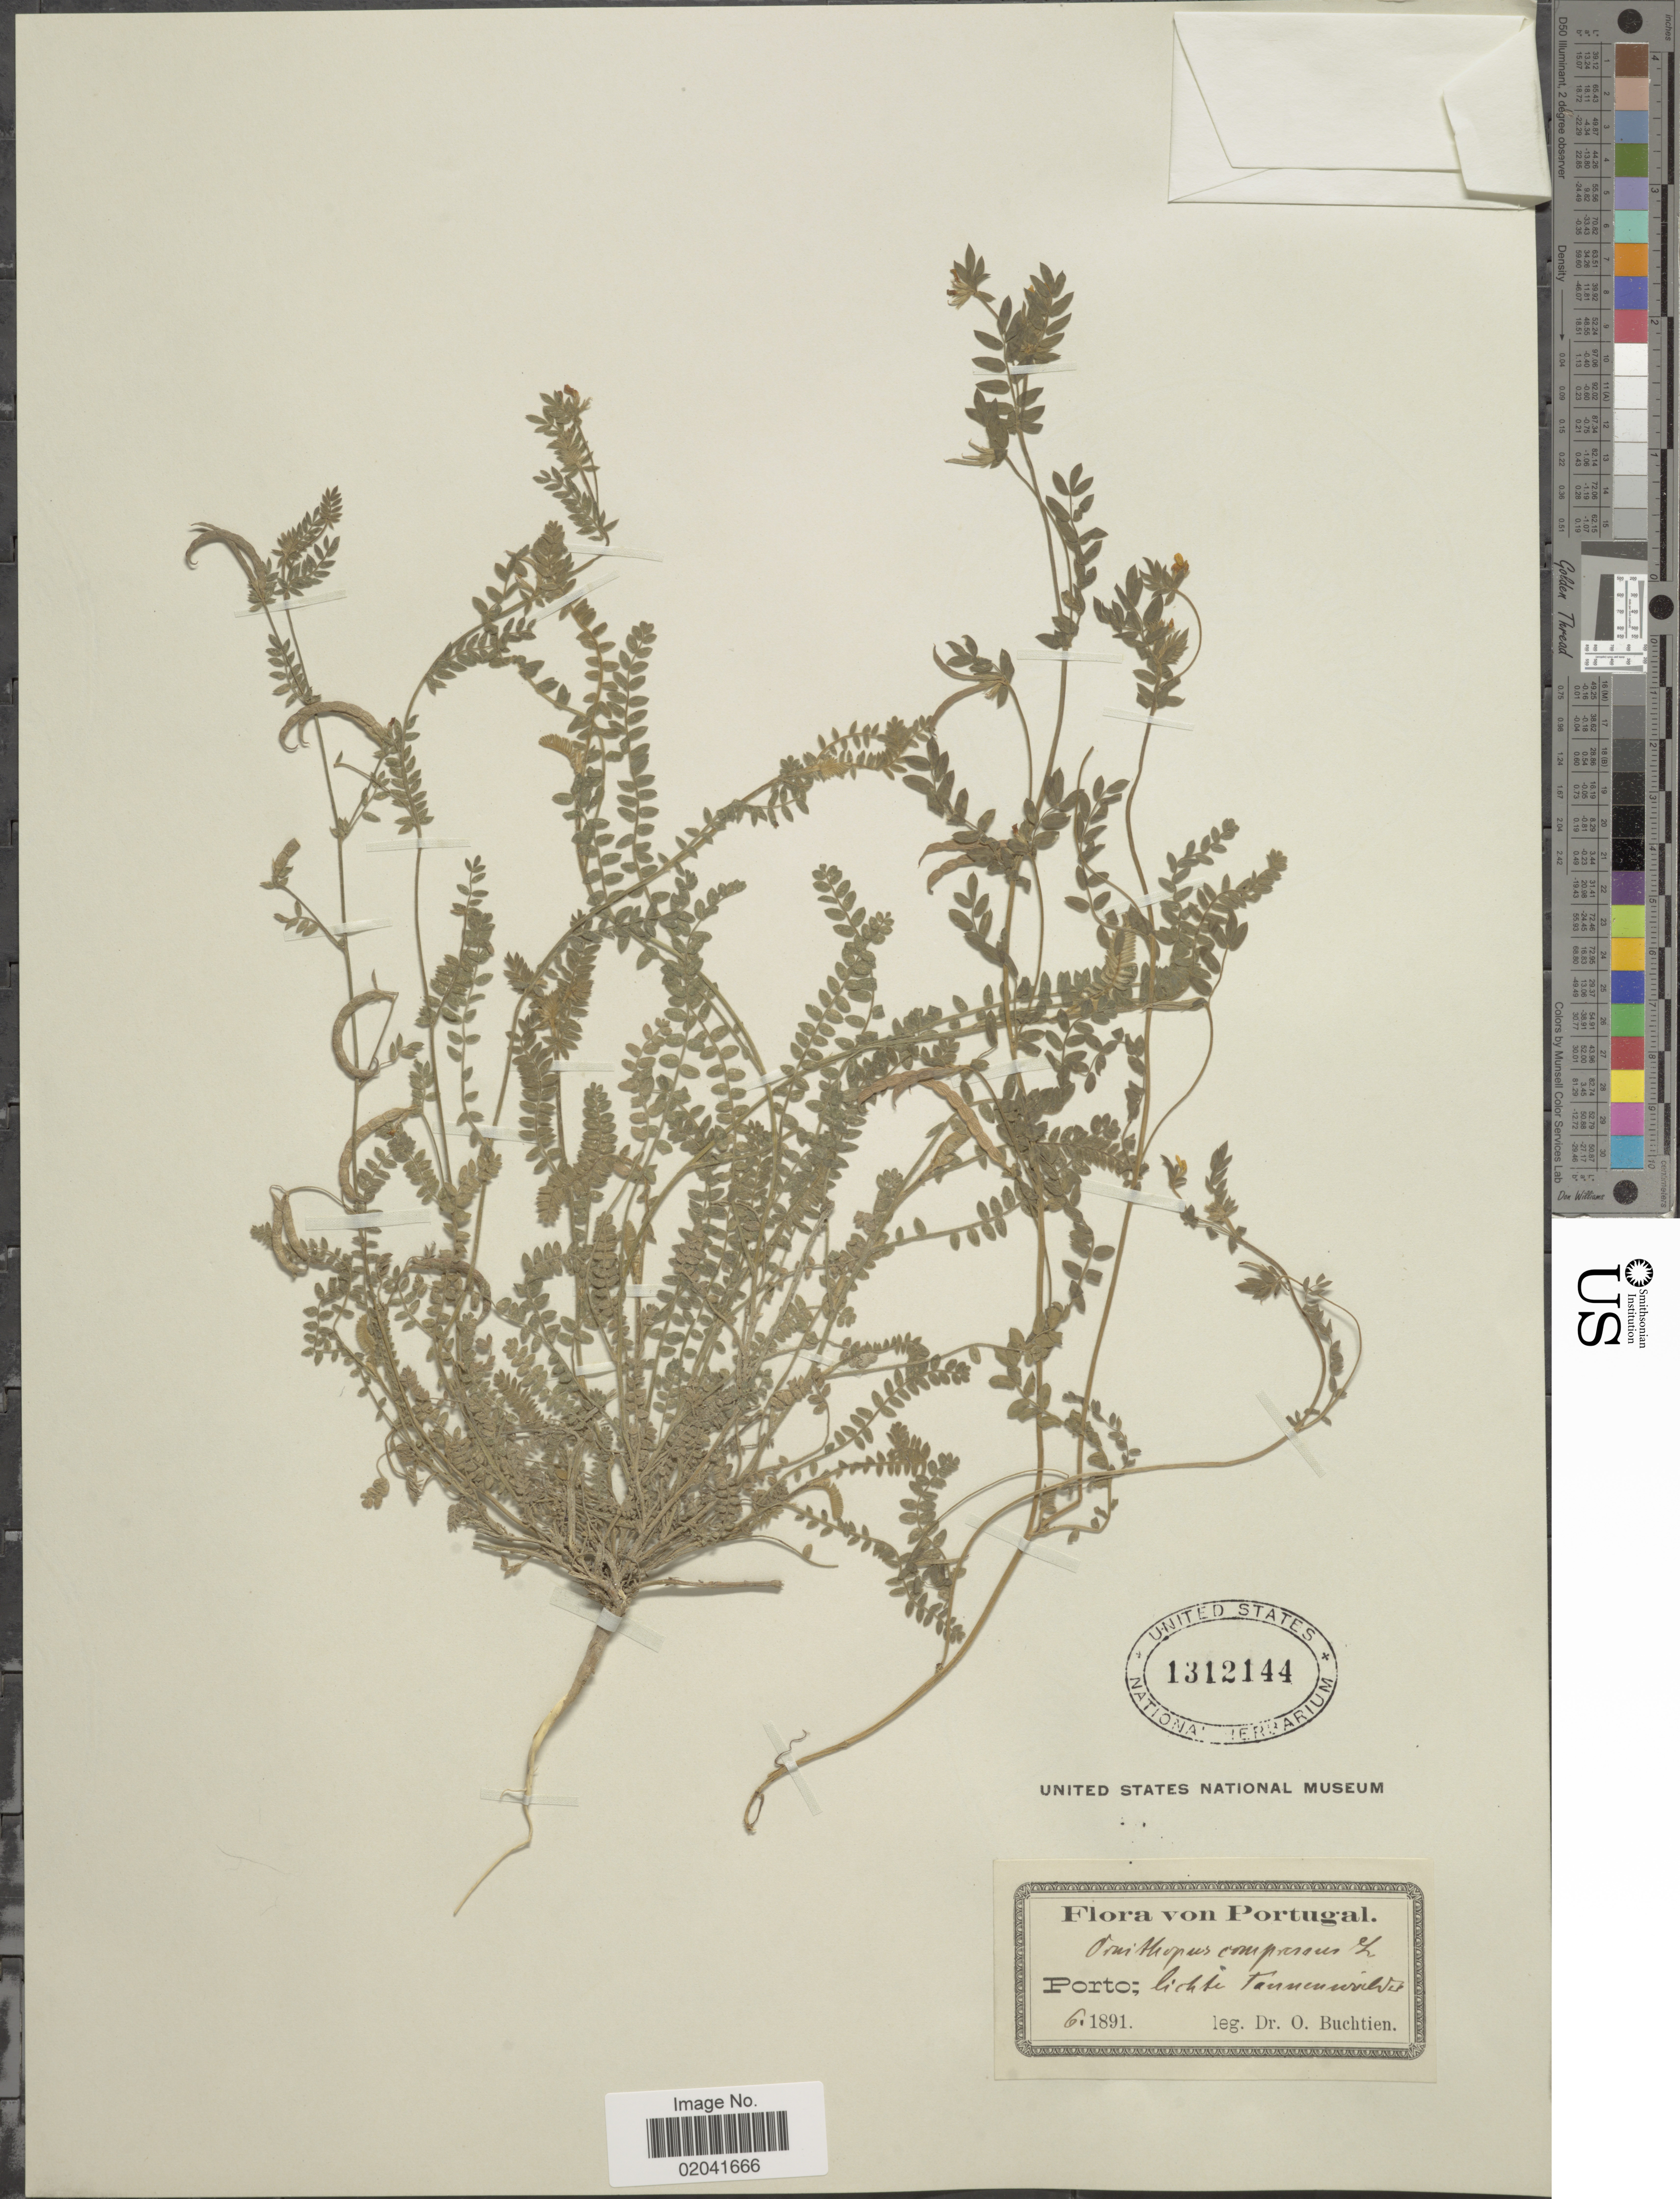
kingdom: Plantae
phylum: Tracheophyta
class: Magnoliopsida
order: Fabales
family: Fabaceae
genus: Ornithopus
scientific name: Ornithopus compressus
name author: L.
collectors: O. Buchtien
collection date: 1891-06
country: Portugal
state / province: Madeira (Aut. Reg.)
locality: Porto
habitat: lichte tannenwälder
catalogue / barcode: US 1312144